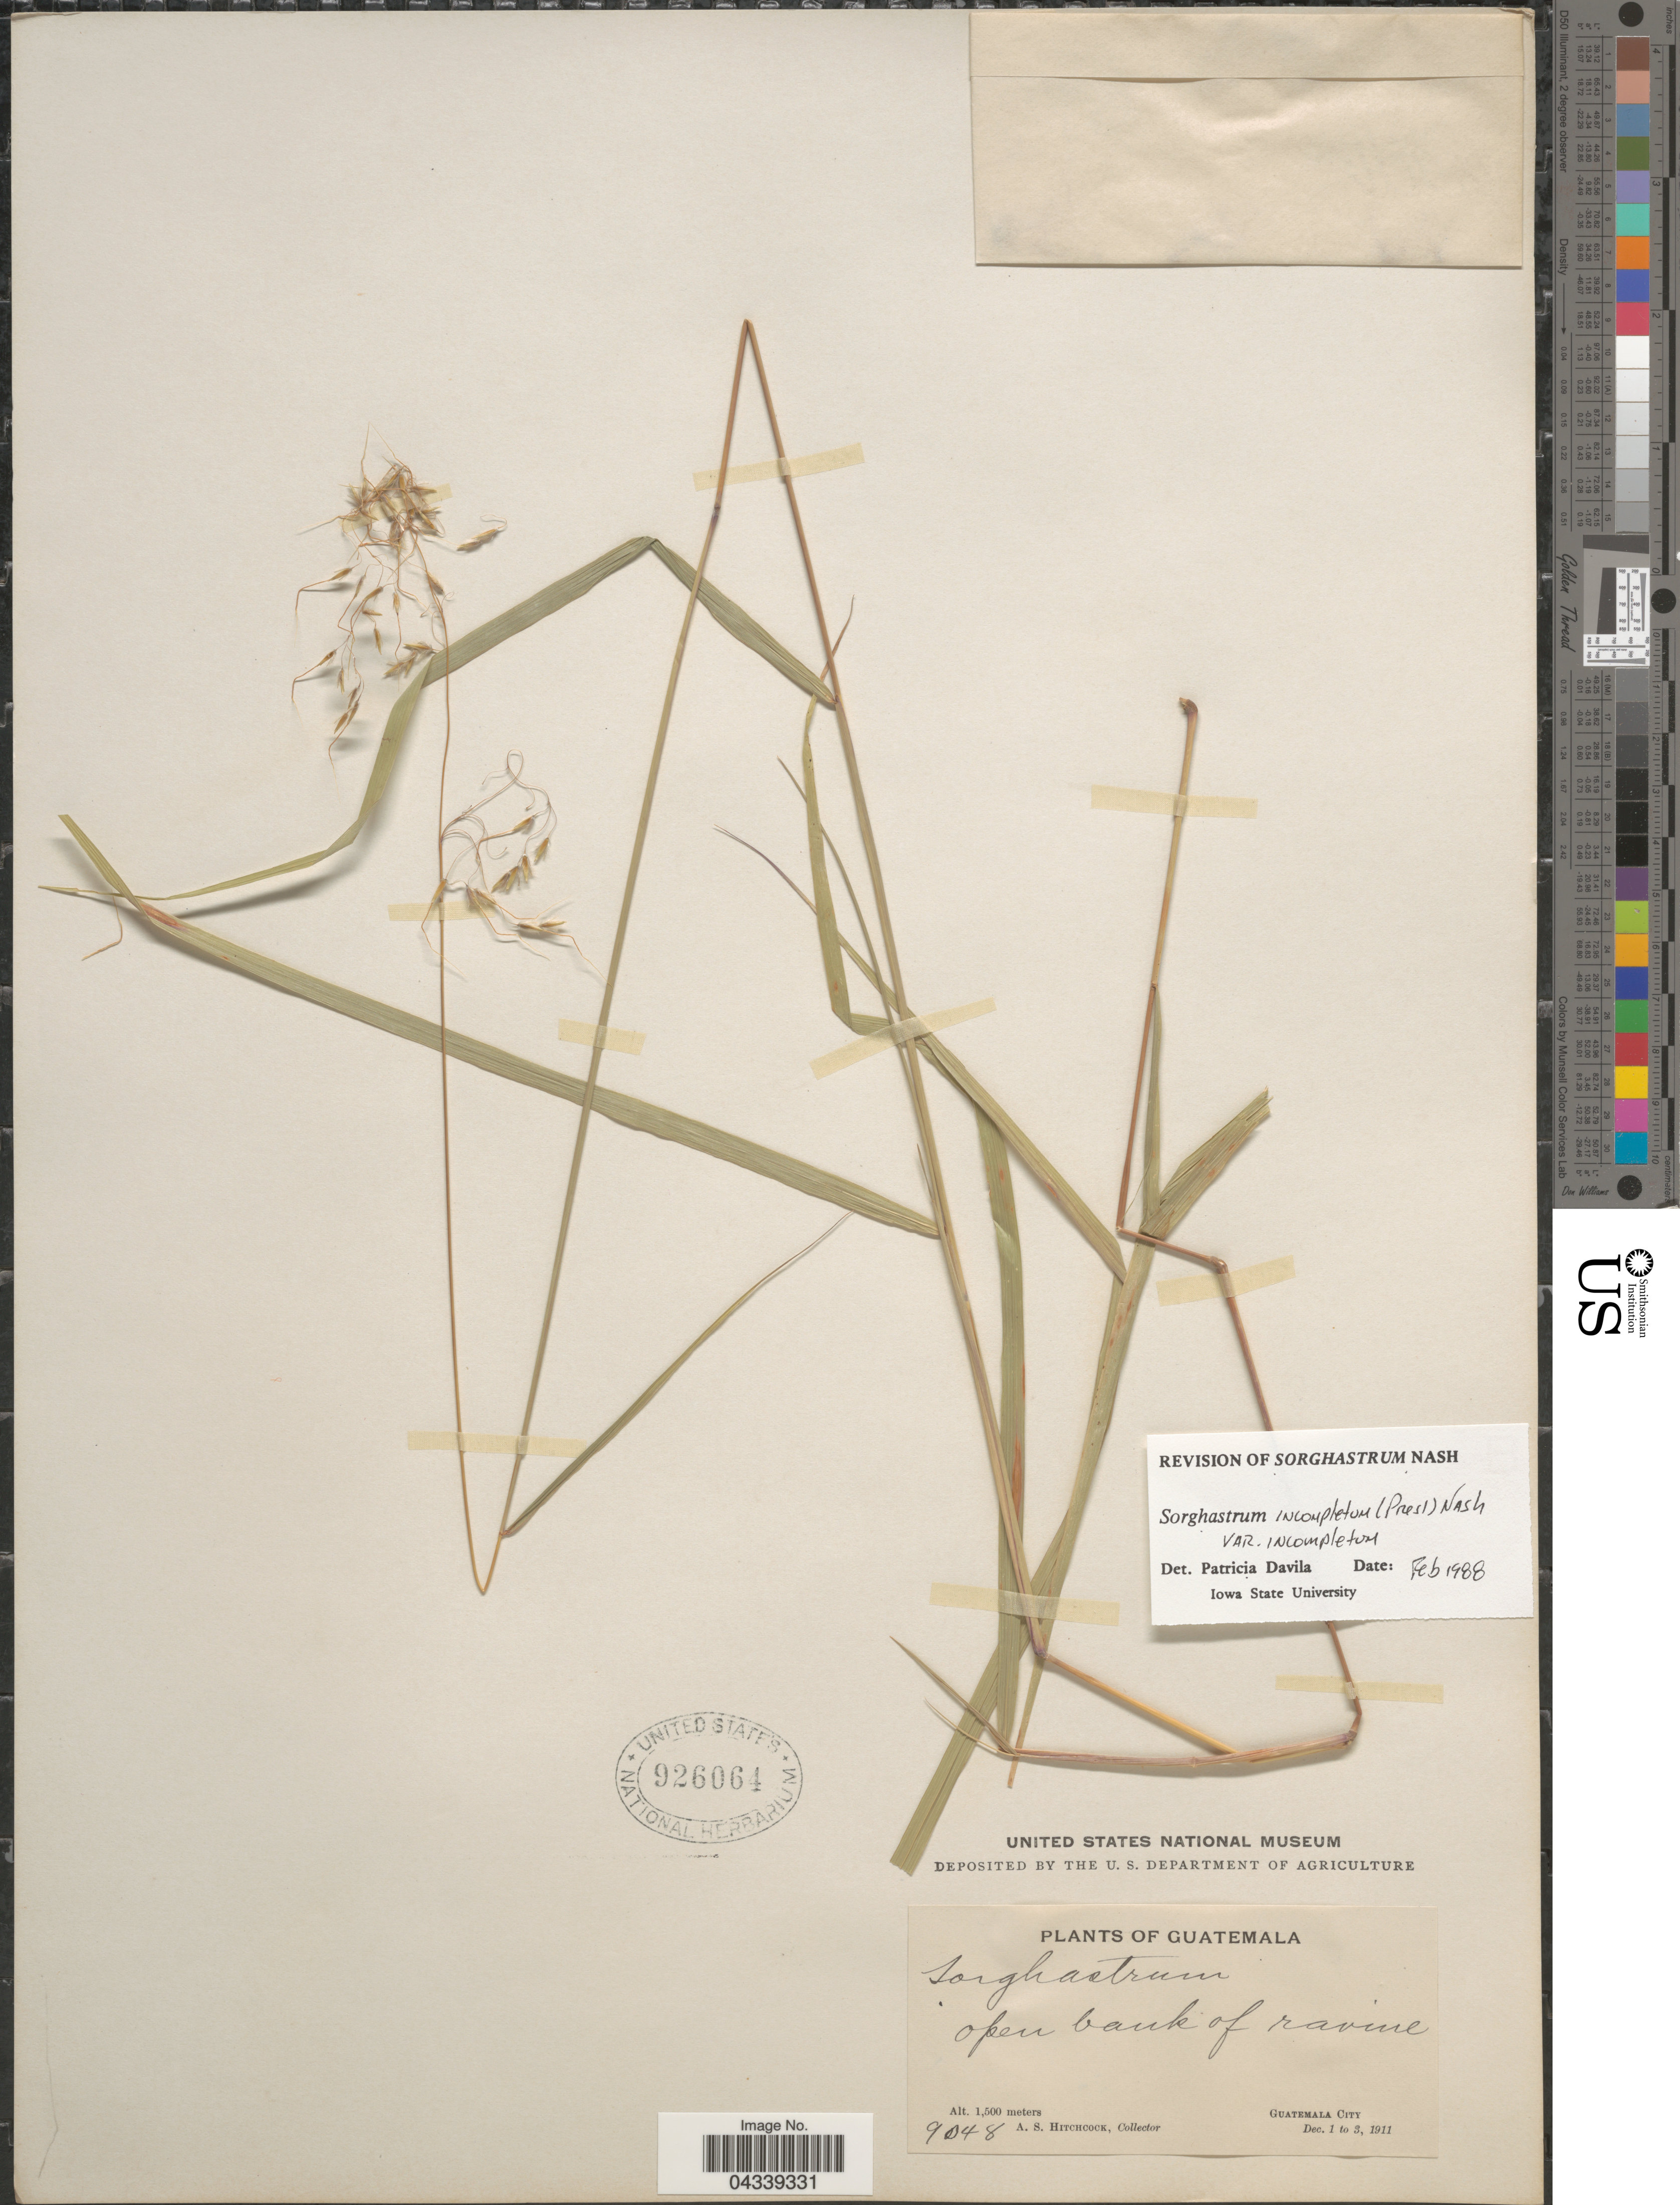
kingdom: Plantae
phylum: Tracheophyta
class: Liliopsida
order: Poales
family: Poaceae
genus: Sorghastrum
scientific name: Sorghastrum incompletum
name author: (J. Presl) Nash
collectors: A. S. Hitchcock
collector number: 9048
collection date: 1911-12-01/1911-12-03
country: Guatemala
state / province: Guatemala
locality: Open bank of ravine. Guatemala City.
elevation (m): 1500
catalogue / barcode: US 926064